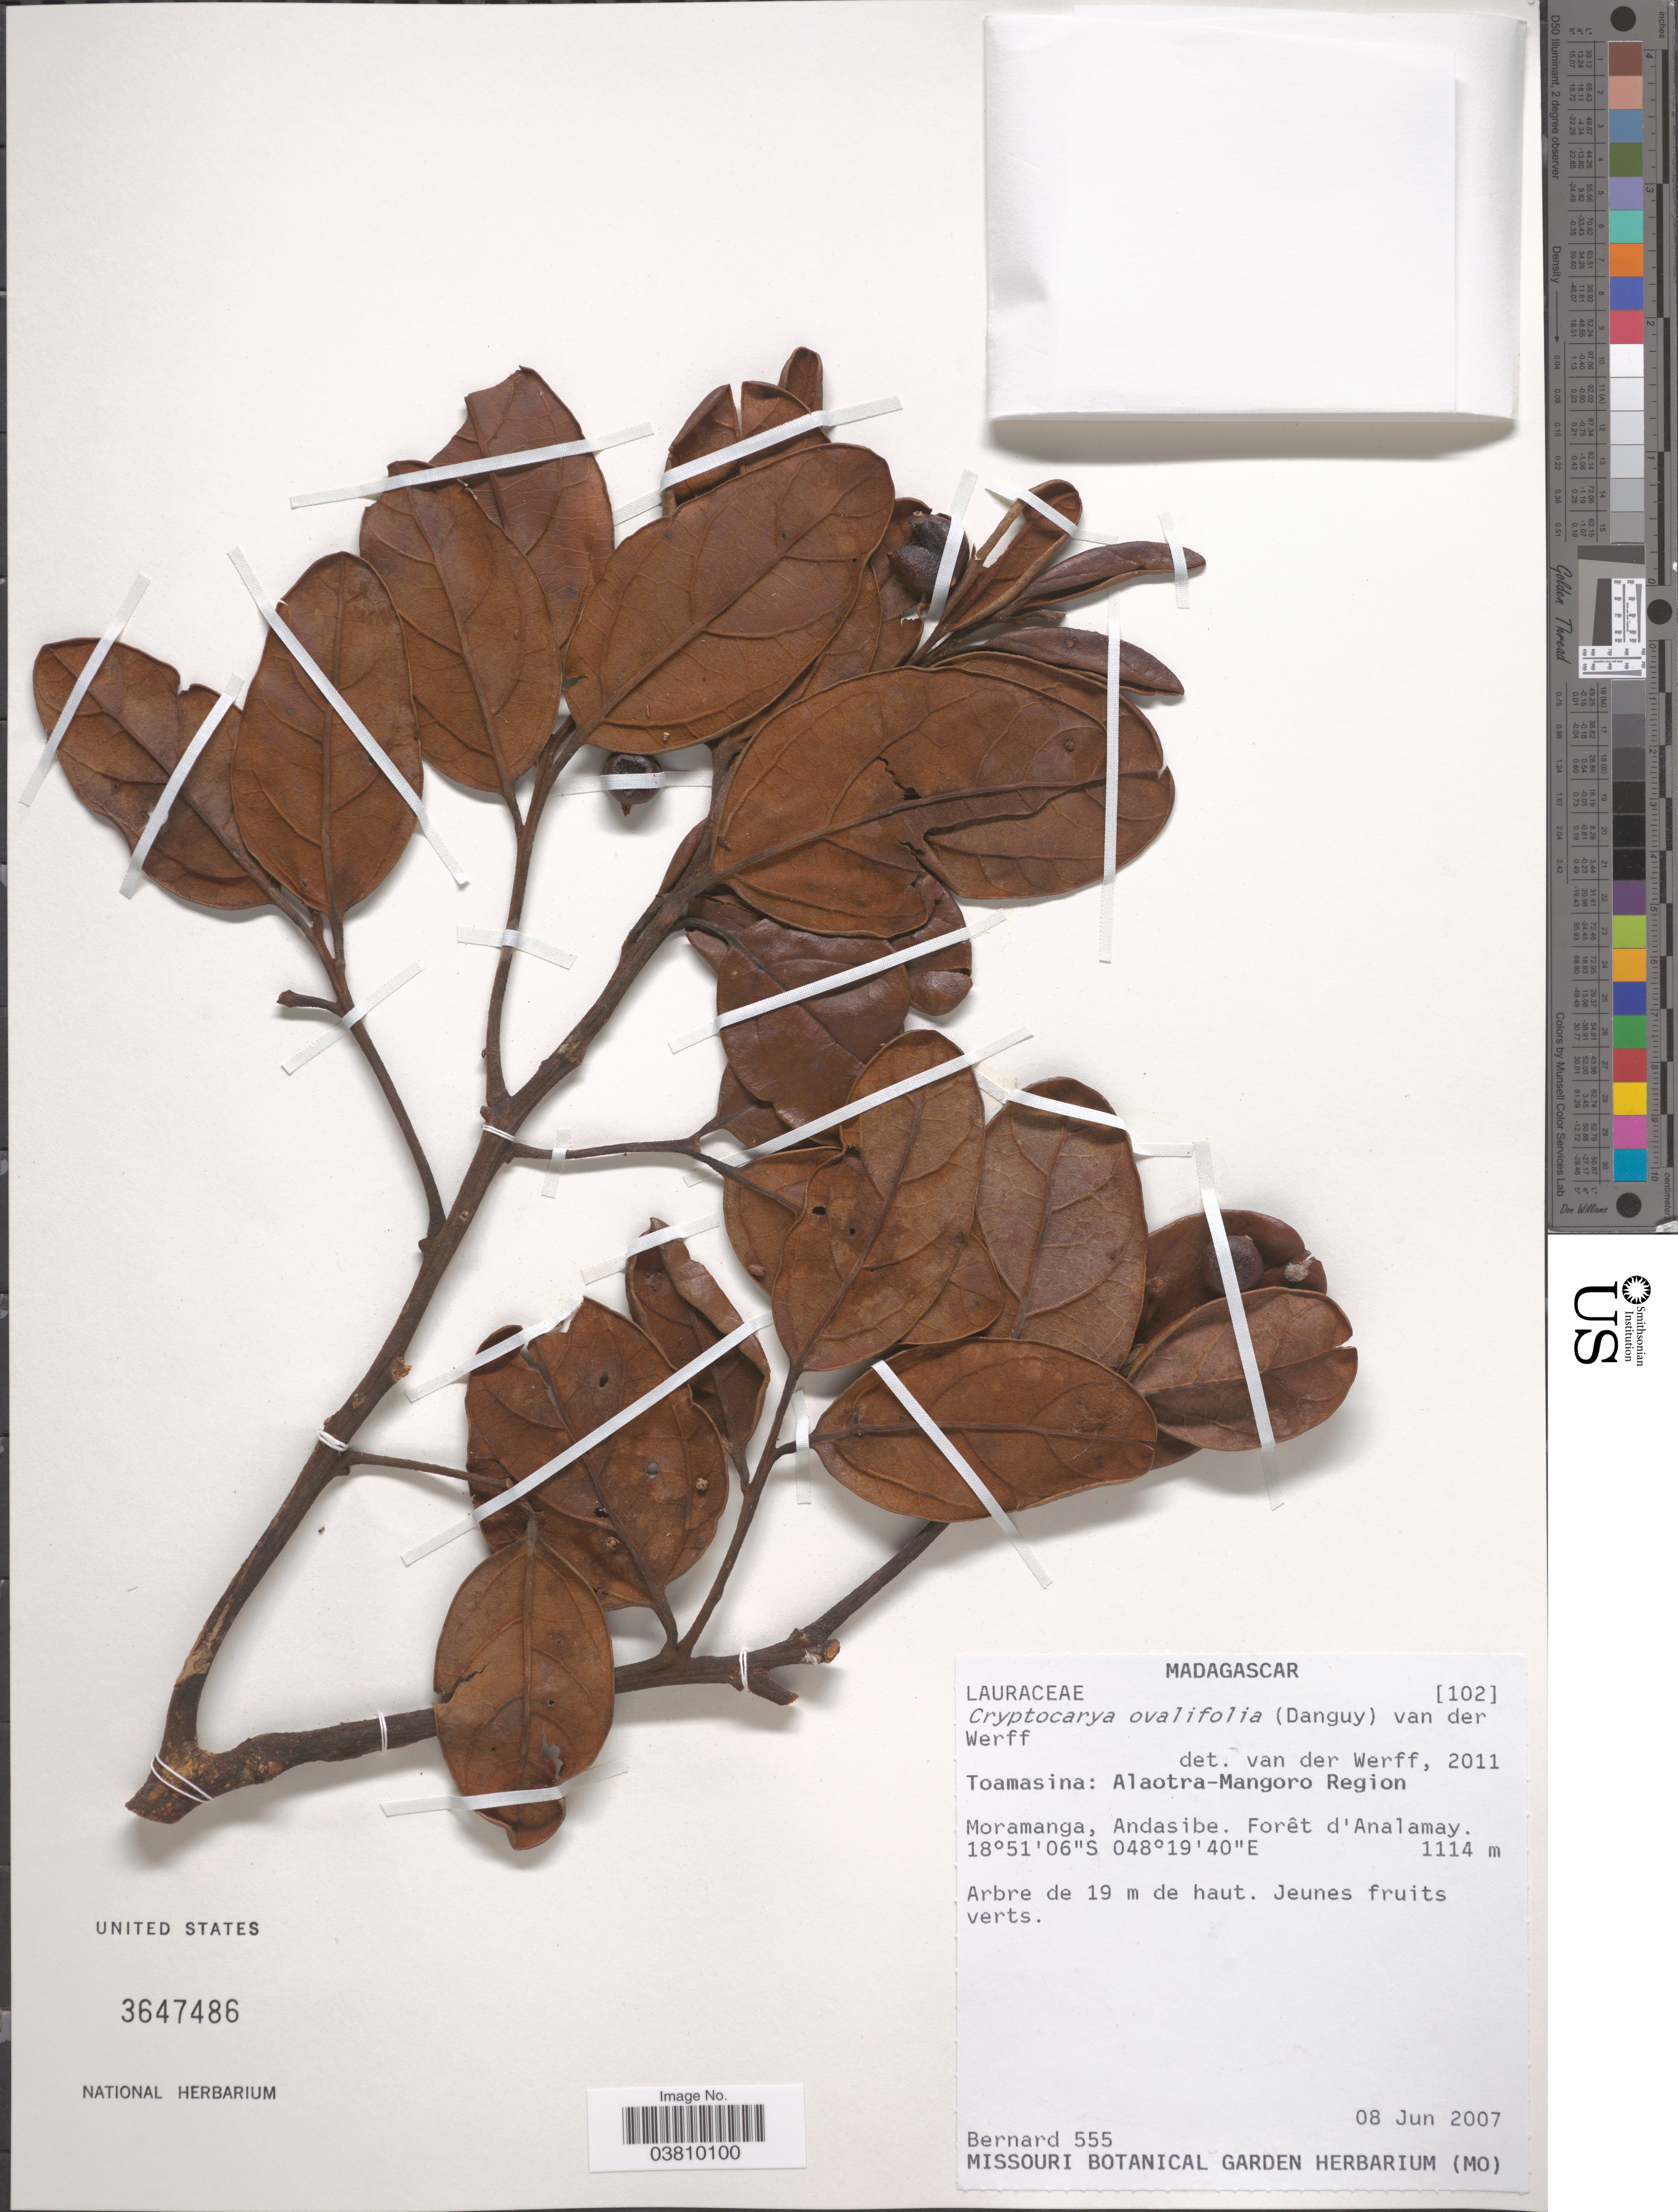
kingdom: Plantae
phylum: Tracheophyta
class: Magnoliopsida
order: Laurales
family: Lauraceae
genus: Cryptocarya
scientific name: Cryptocarya ovalifolia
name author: (Danguy) van der Werff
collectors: -. Bernard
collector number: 555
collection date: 2007-06-08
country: Madagascar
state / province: Alaotra Mangoro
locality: Alaotra - Mangoro Region. Moramanga, Andasibe. Forêt d'Analamay.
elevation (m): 1114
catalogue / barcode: US 3647486